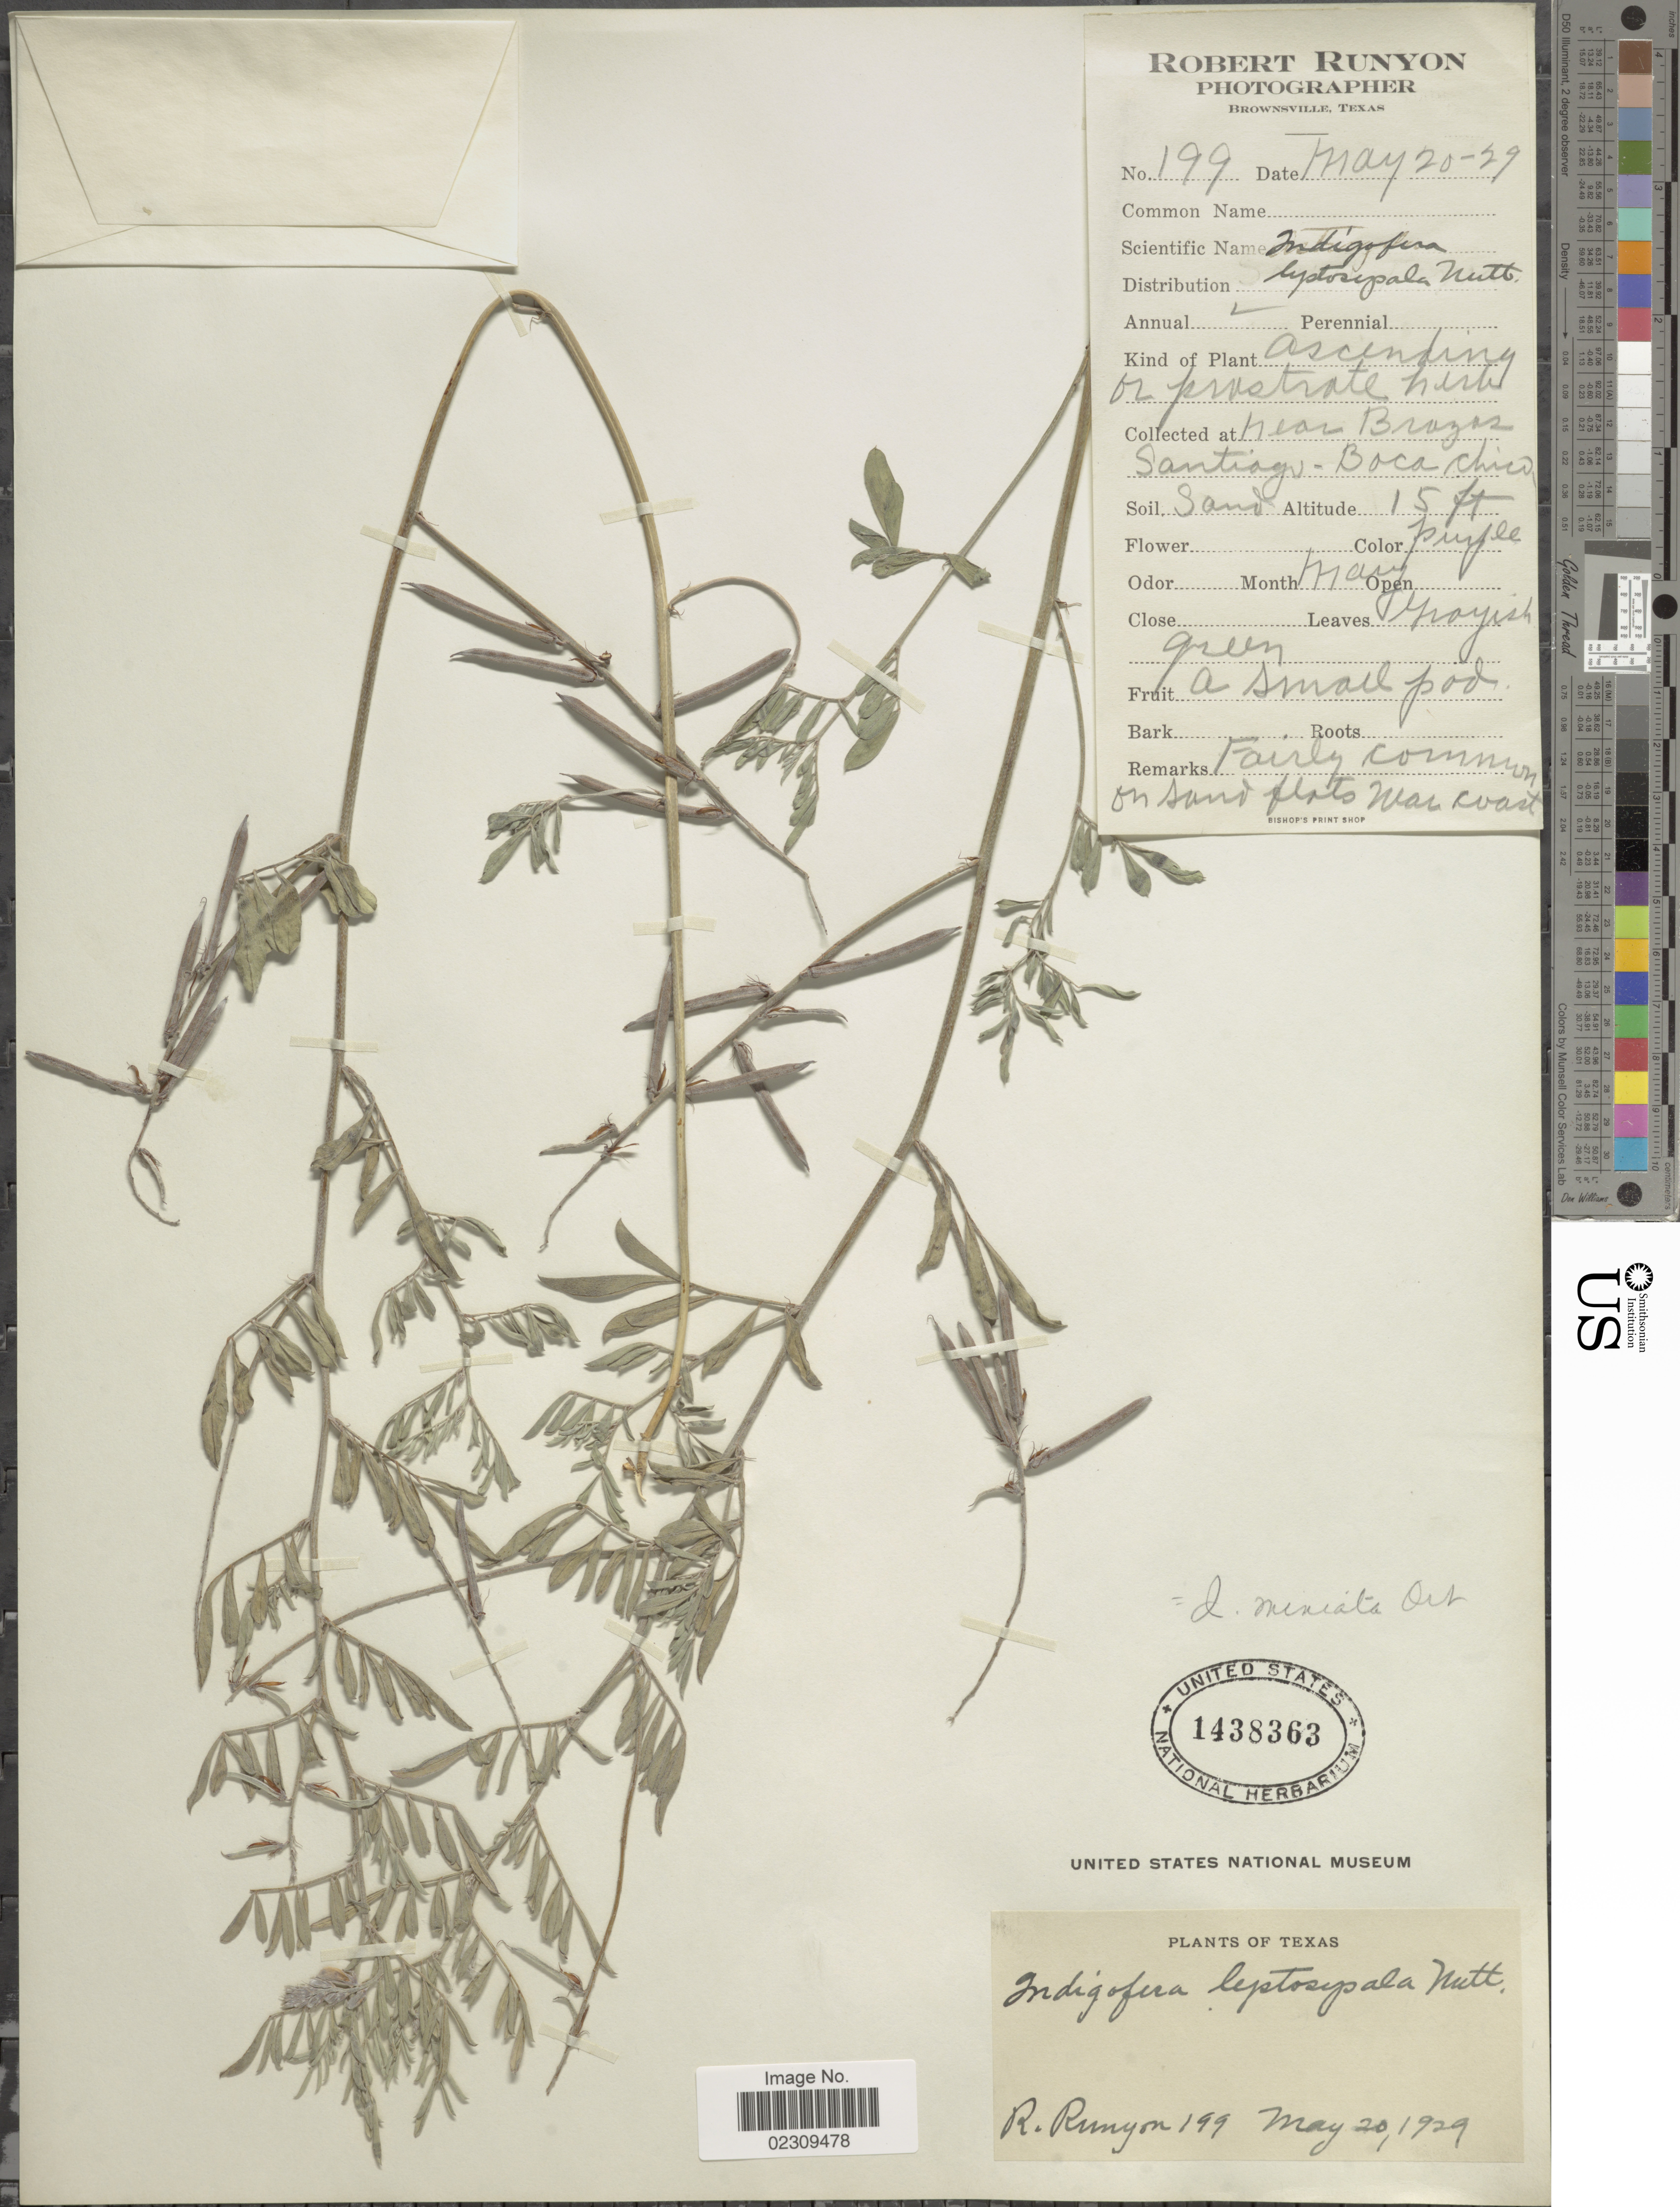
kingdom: Plantae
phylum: Tracheophyta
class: Magnoliopsida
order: Fabales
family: Fabaceae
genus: Indigofera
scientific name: Indigofera leptosepala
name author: Nutt.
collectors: R. Runyon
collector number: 199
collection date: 1929-05-20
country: United States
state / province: Texas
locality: Near Brazos Santiago, Boca Chico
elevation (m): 5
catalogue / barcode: US 1438363